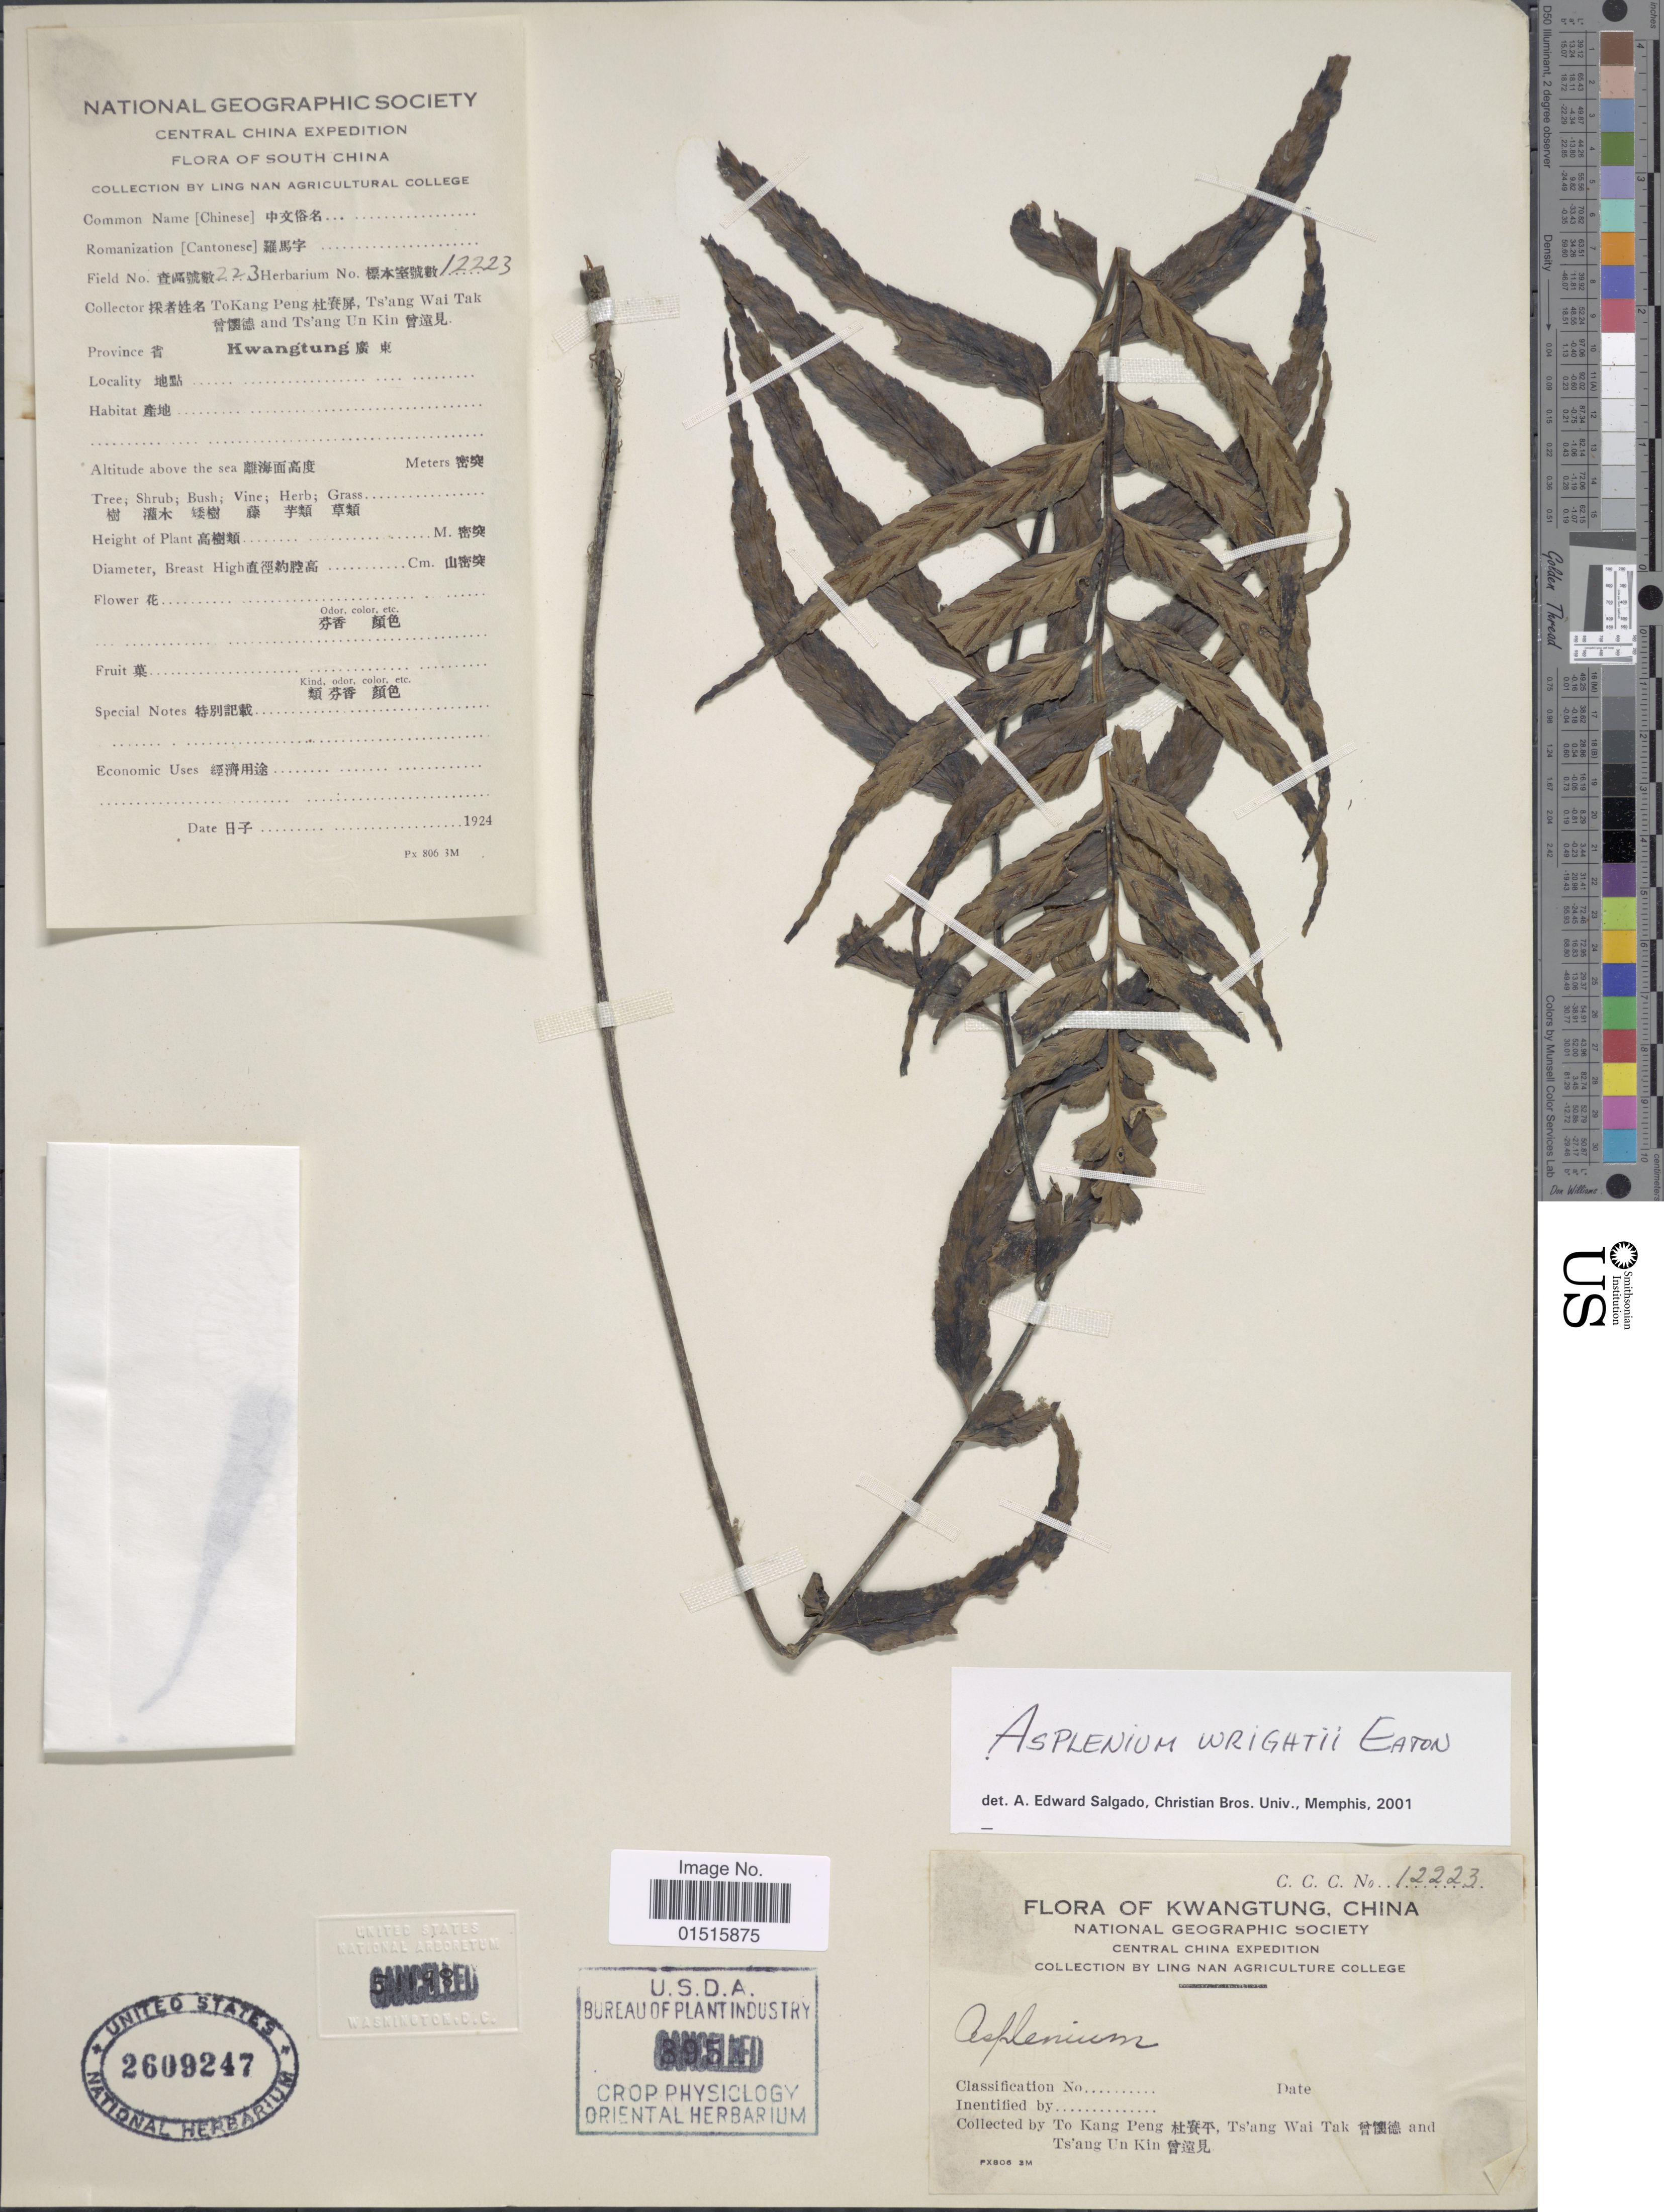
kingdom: Plantae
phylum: Tracheophyta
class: Polypodiopsida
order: Polypodiales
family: Aspleniaceae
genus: Asplenium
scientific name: Asplenium wrightii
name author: D.C. Eaton ex Hook.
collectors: T. K. Peng, W. T. Tsang & U. K. Tsang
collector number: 223/12223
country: China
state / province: Guangdong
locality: Kwangtung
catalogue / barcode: US 2609247